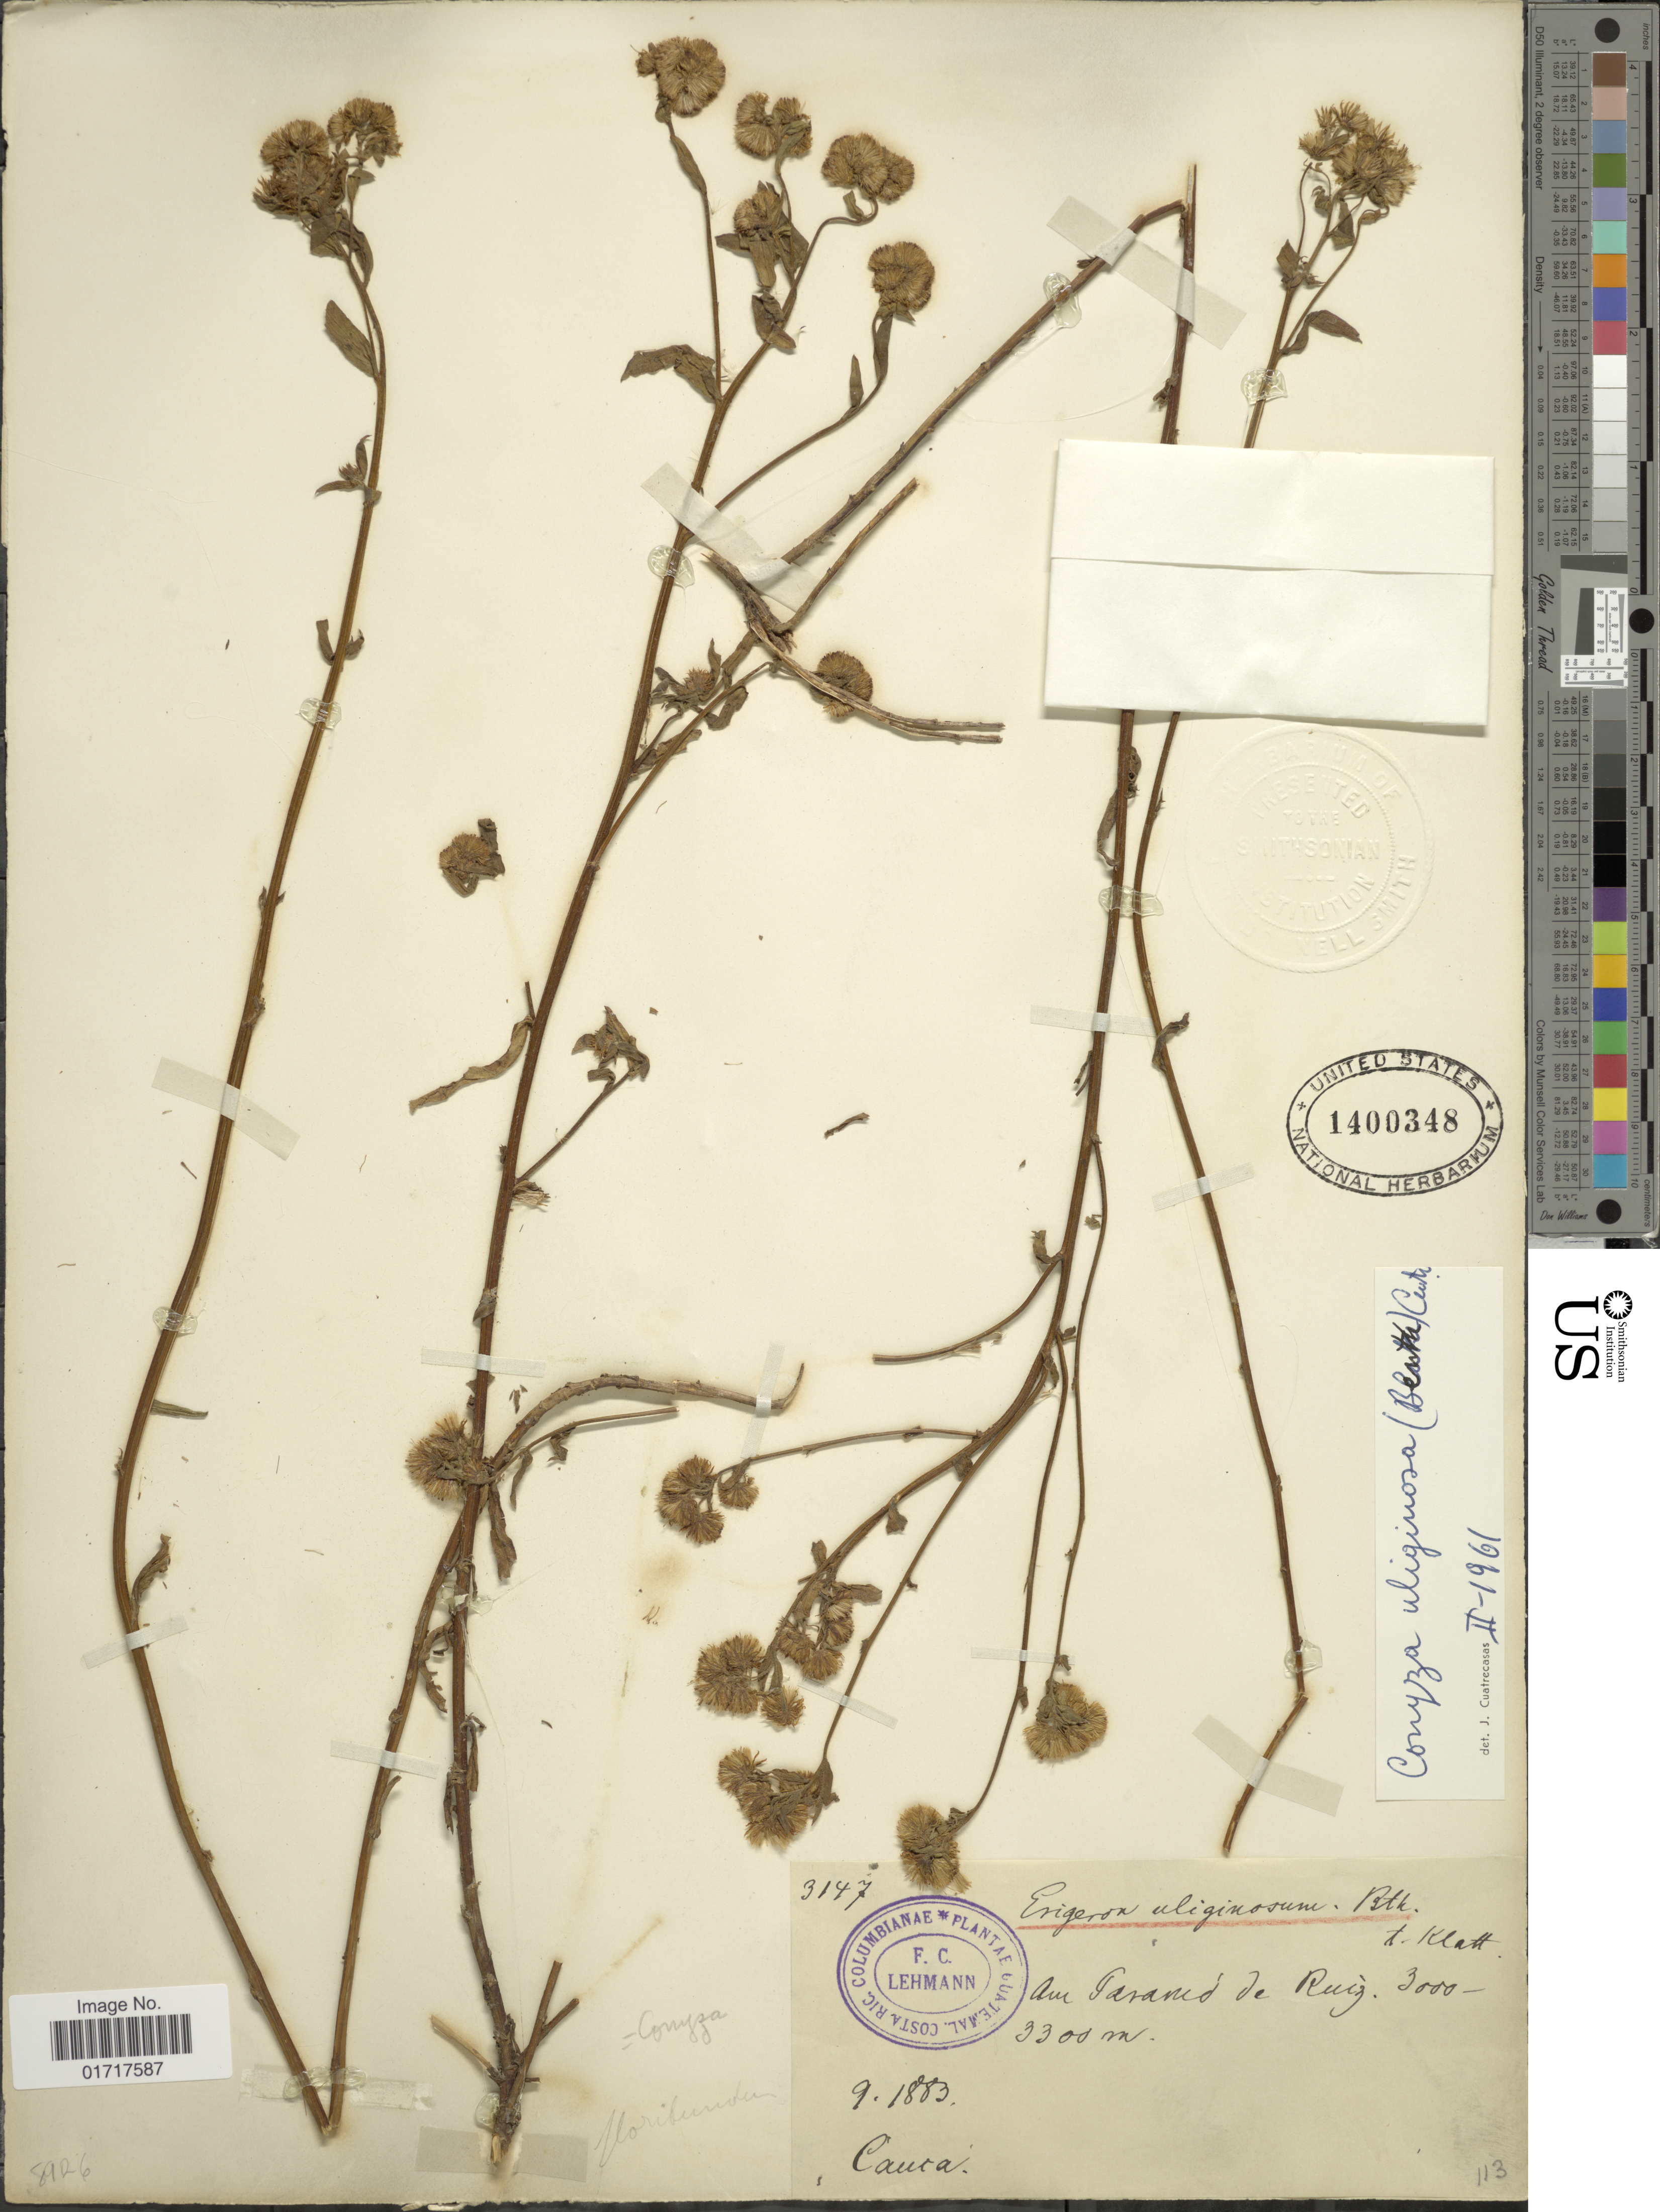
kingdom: Plantae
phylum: Tracheophyta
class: Magnoliopsida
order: Asterales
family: Asteraceae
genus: Conyza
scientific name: Conyza uliginosa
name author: (Benth.) Cuatrec.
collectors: F. C. Lehmann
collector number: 3147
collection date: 1883-09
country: Colombia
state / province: Cauca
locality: Cauca, Am Taramd de Ruiz.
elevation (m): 3000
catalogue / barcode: US 1400348